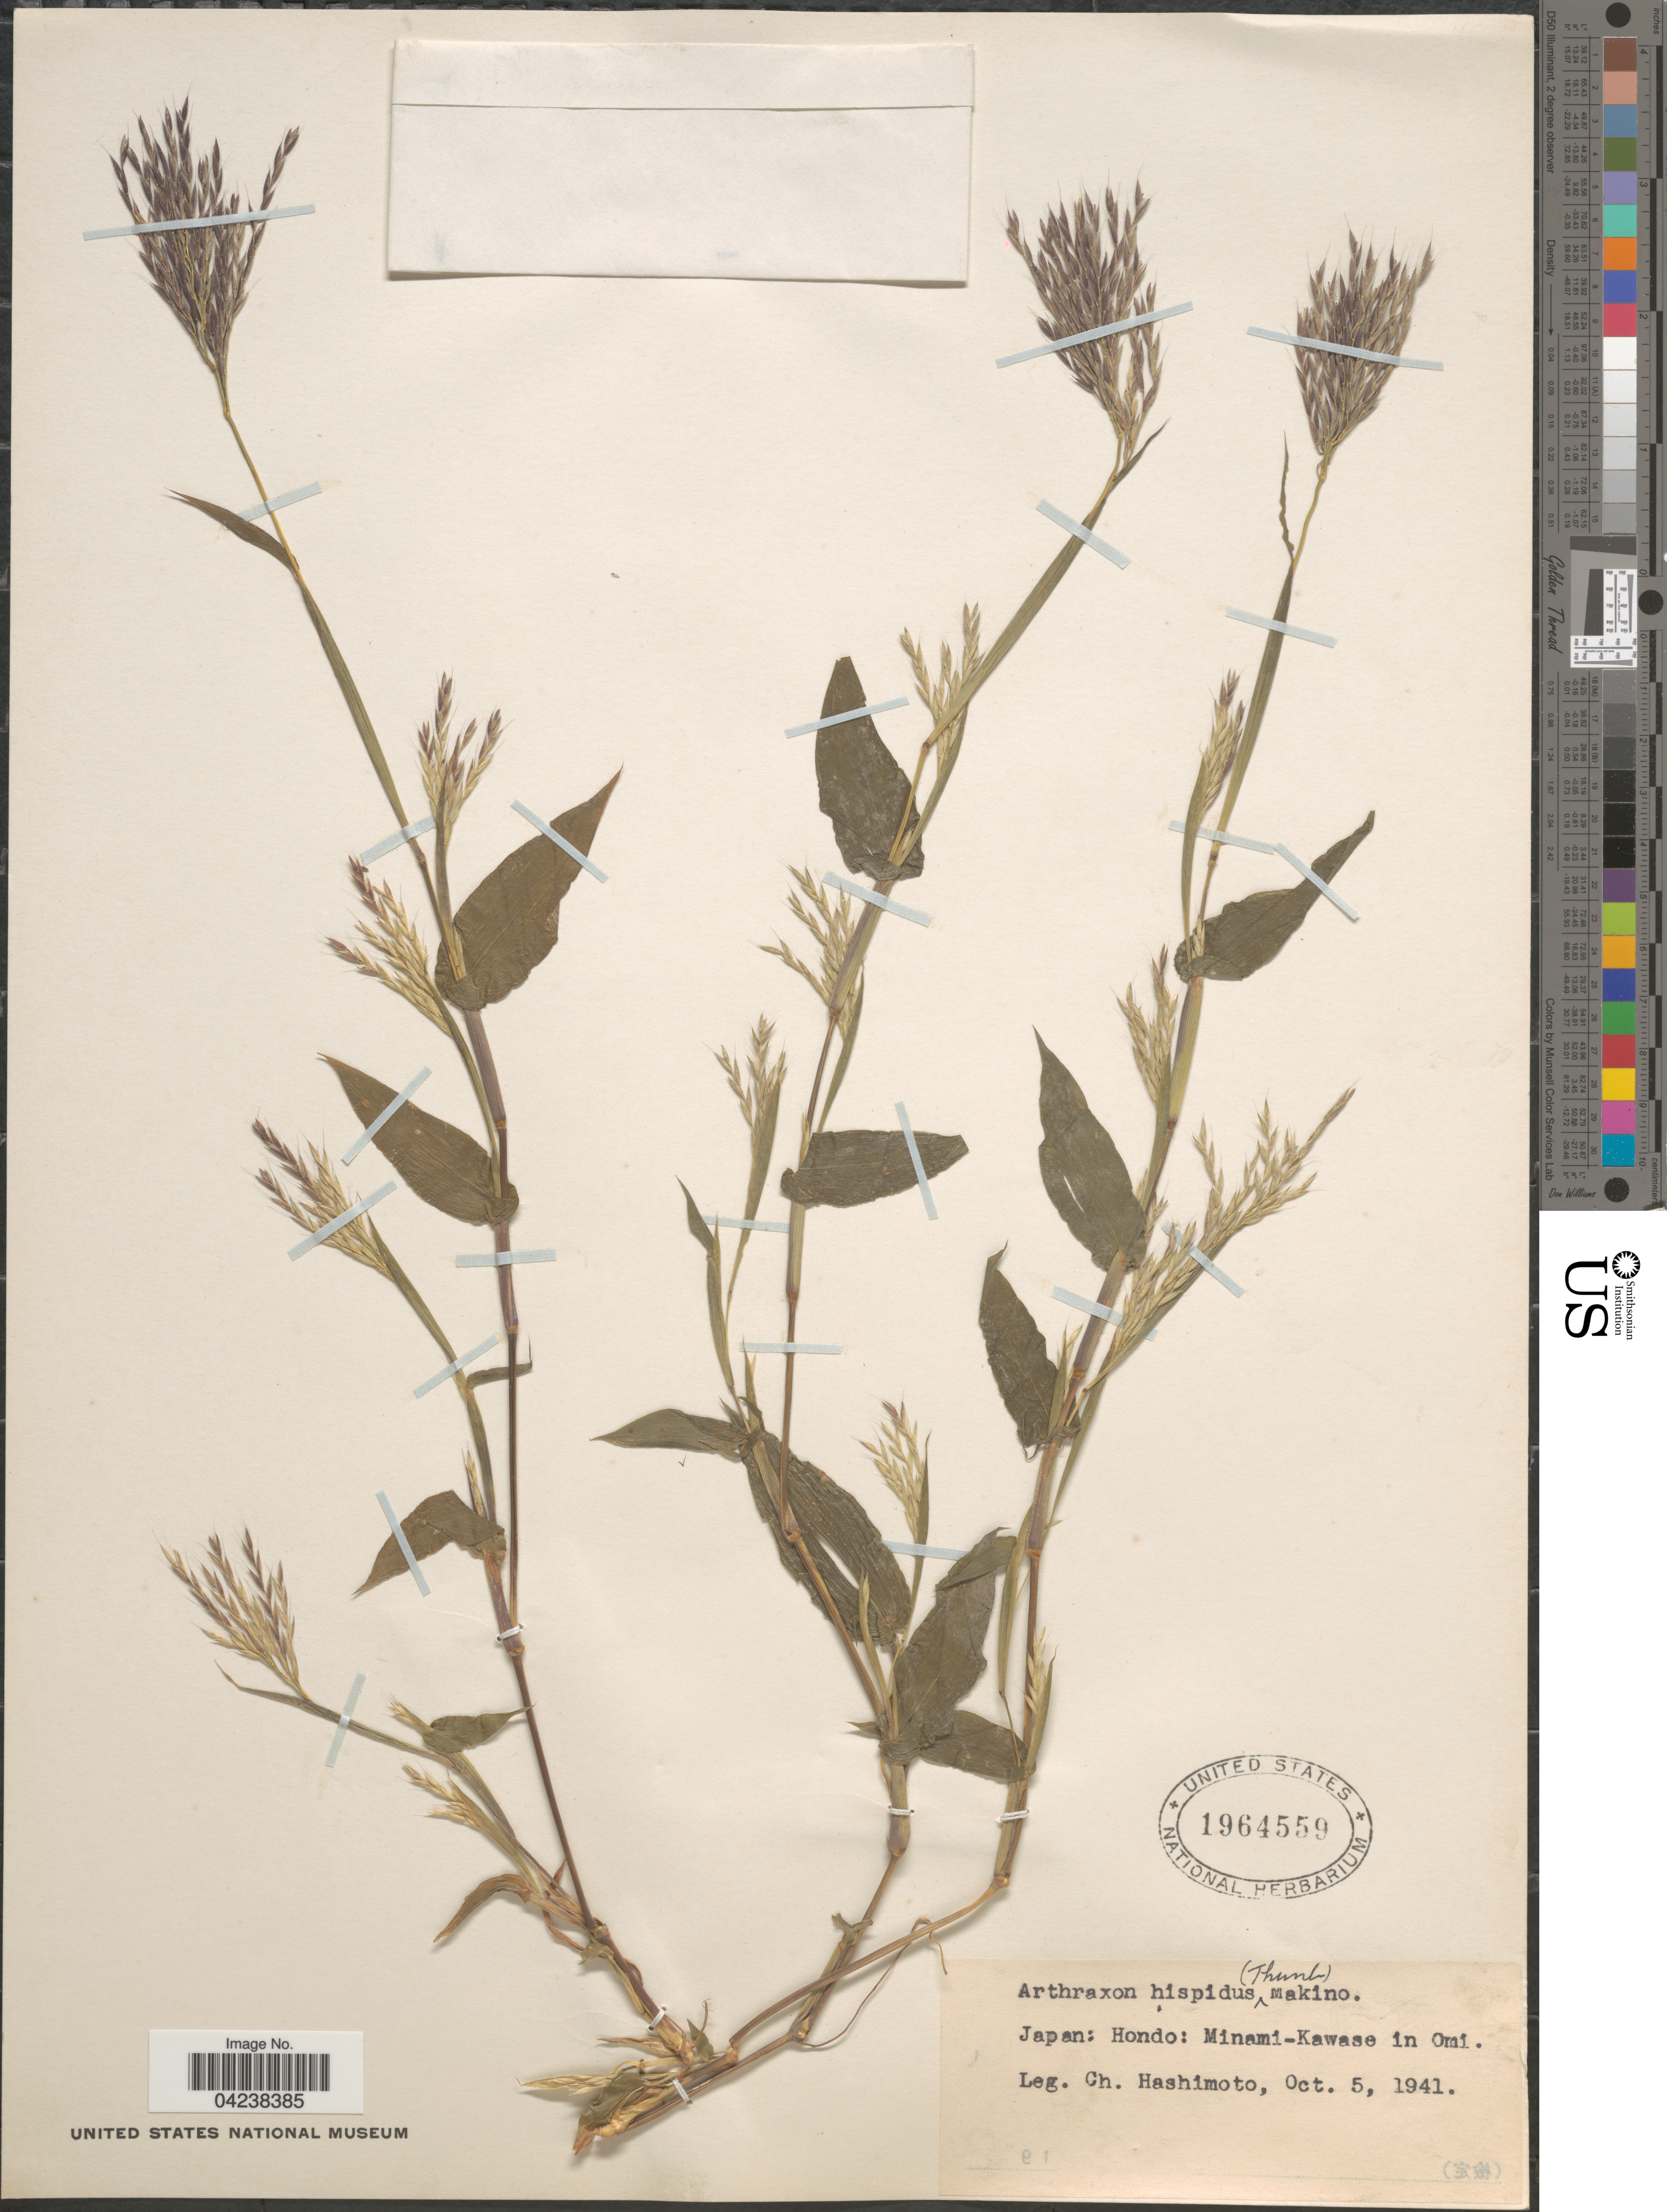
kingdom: Plantae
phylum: Tracheophyta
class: Liliopsida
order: Poales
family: Poaceae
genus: Arthraxon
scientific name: Arthraxon hispidus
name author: (Thunb.) Makino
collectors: C. Hashimoto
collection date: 1941-10-05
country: Japan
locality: Hondo: Minami-Kawase in Omi.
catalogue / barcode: US 1964559